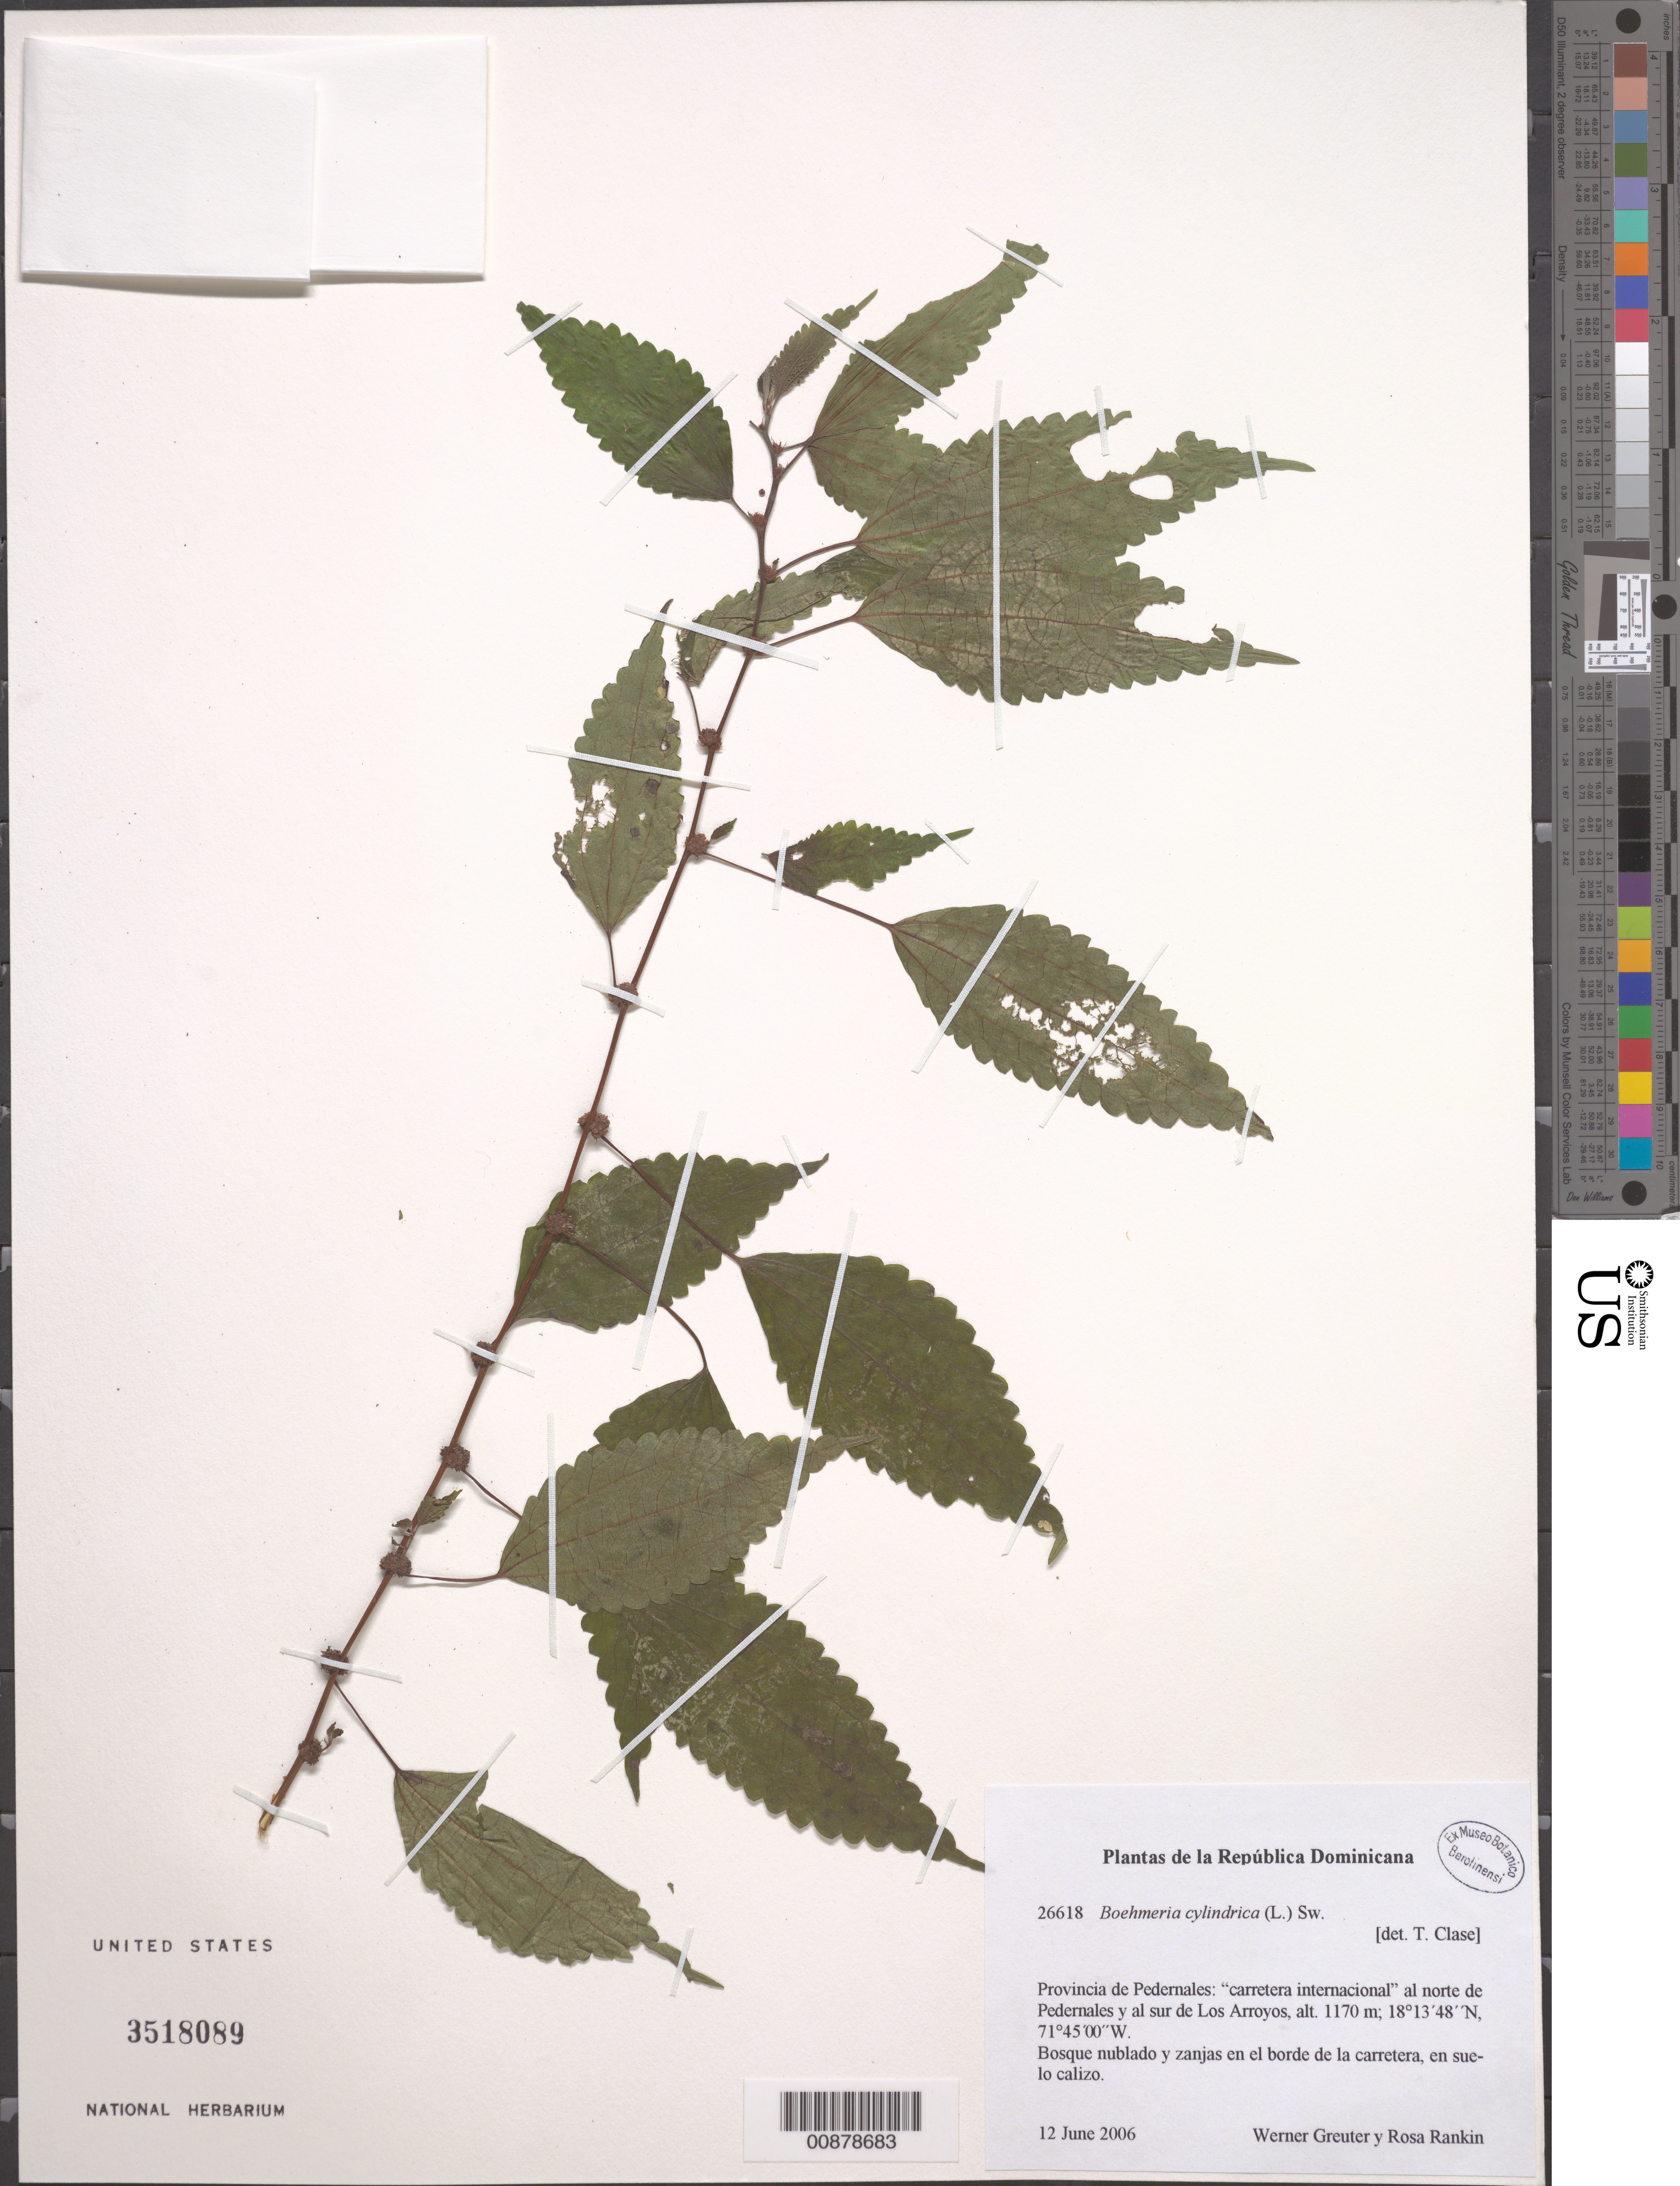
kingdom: Plantae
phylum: Tracheophyta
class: Magnoliopsida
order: Rosales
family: Urticaceae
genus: Boehmeria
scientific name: Boehmeria cylindrica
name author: (L.) Sw.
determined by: Clase, T.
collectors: W. Greuter & R. Rankin Rodriguez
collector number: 26618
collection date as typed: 12 Jun 2006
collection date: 2006-06-12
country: Dominican Republic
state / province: Pedernales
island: Hispaniola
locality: "Carretera internacional" al norte de Pedernales y al sur de Los Arroyos.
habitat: Bosque nublado y zanjas en el borde de la carretera, en suelo calizo.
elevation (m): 1170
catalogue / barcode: US 3518089